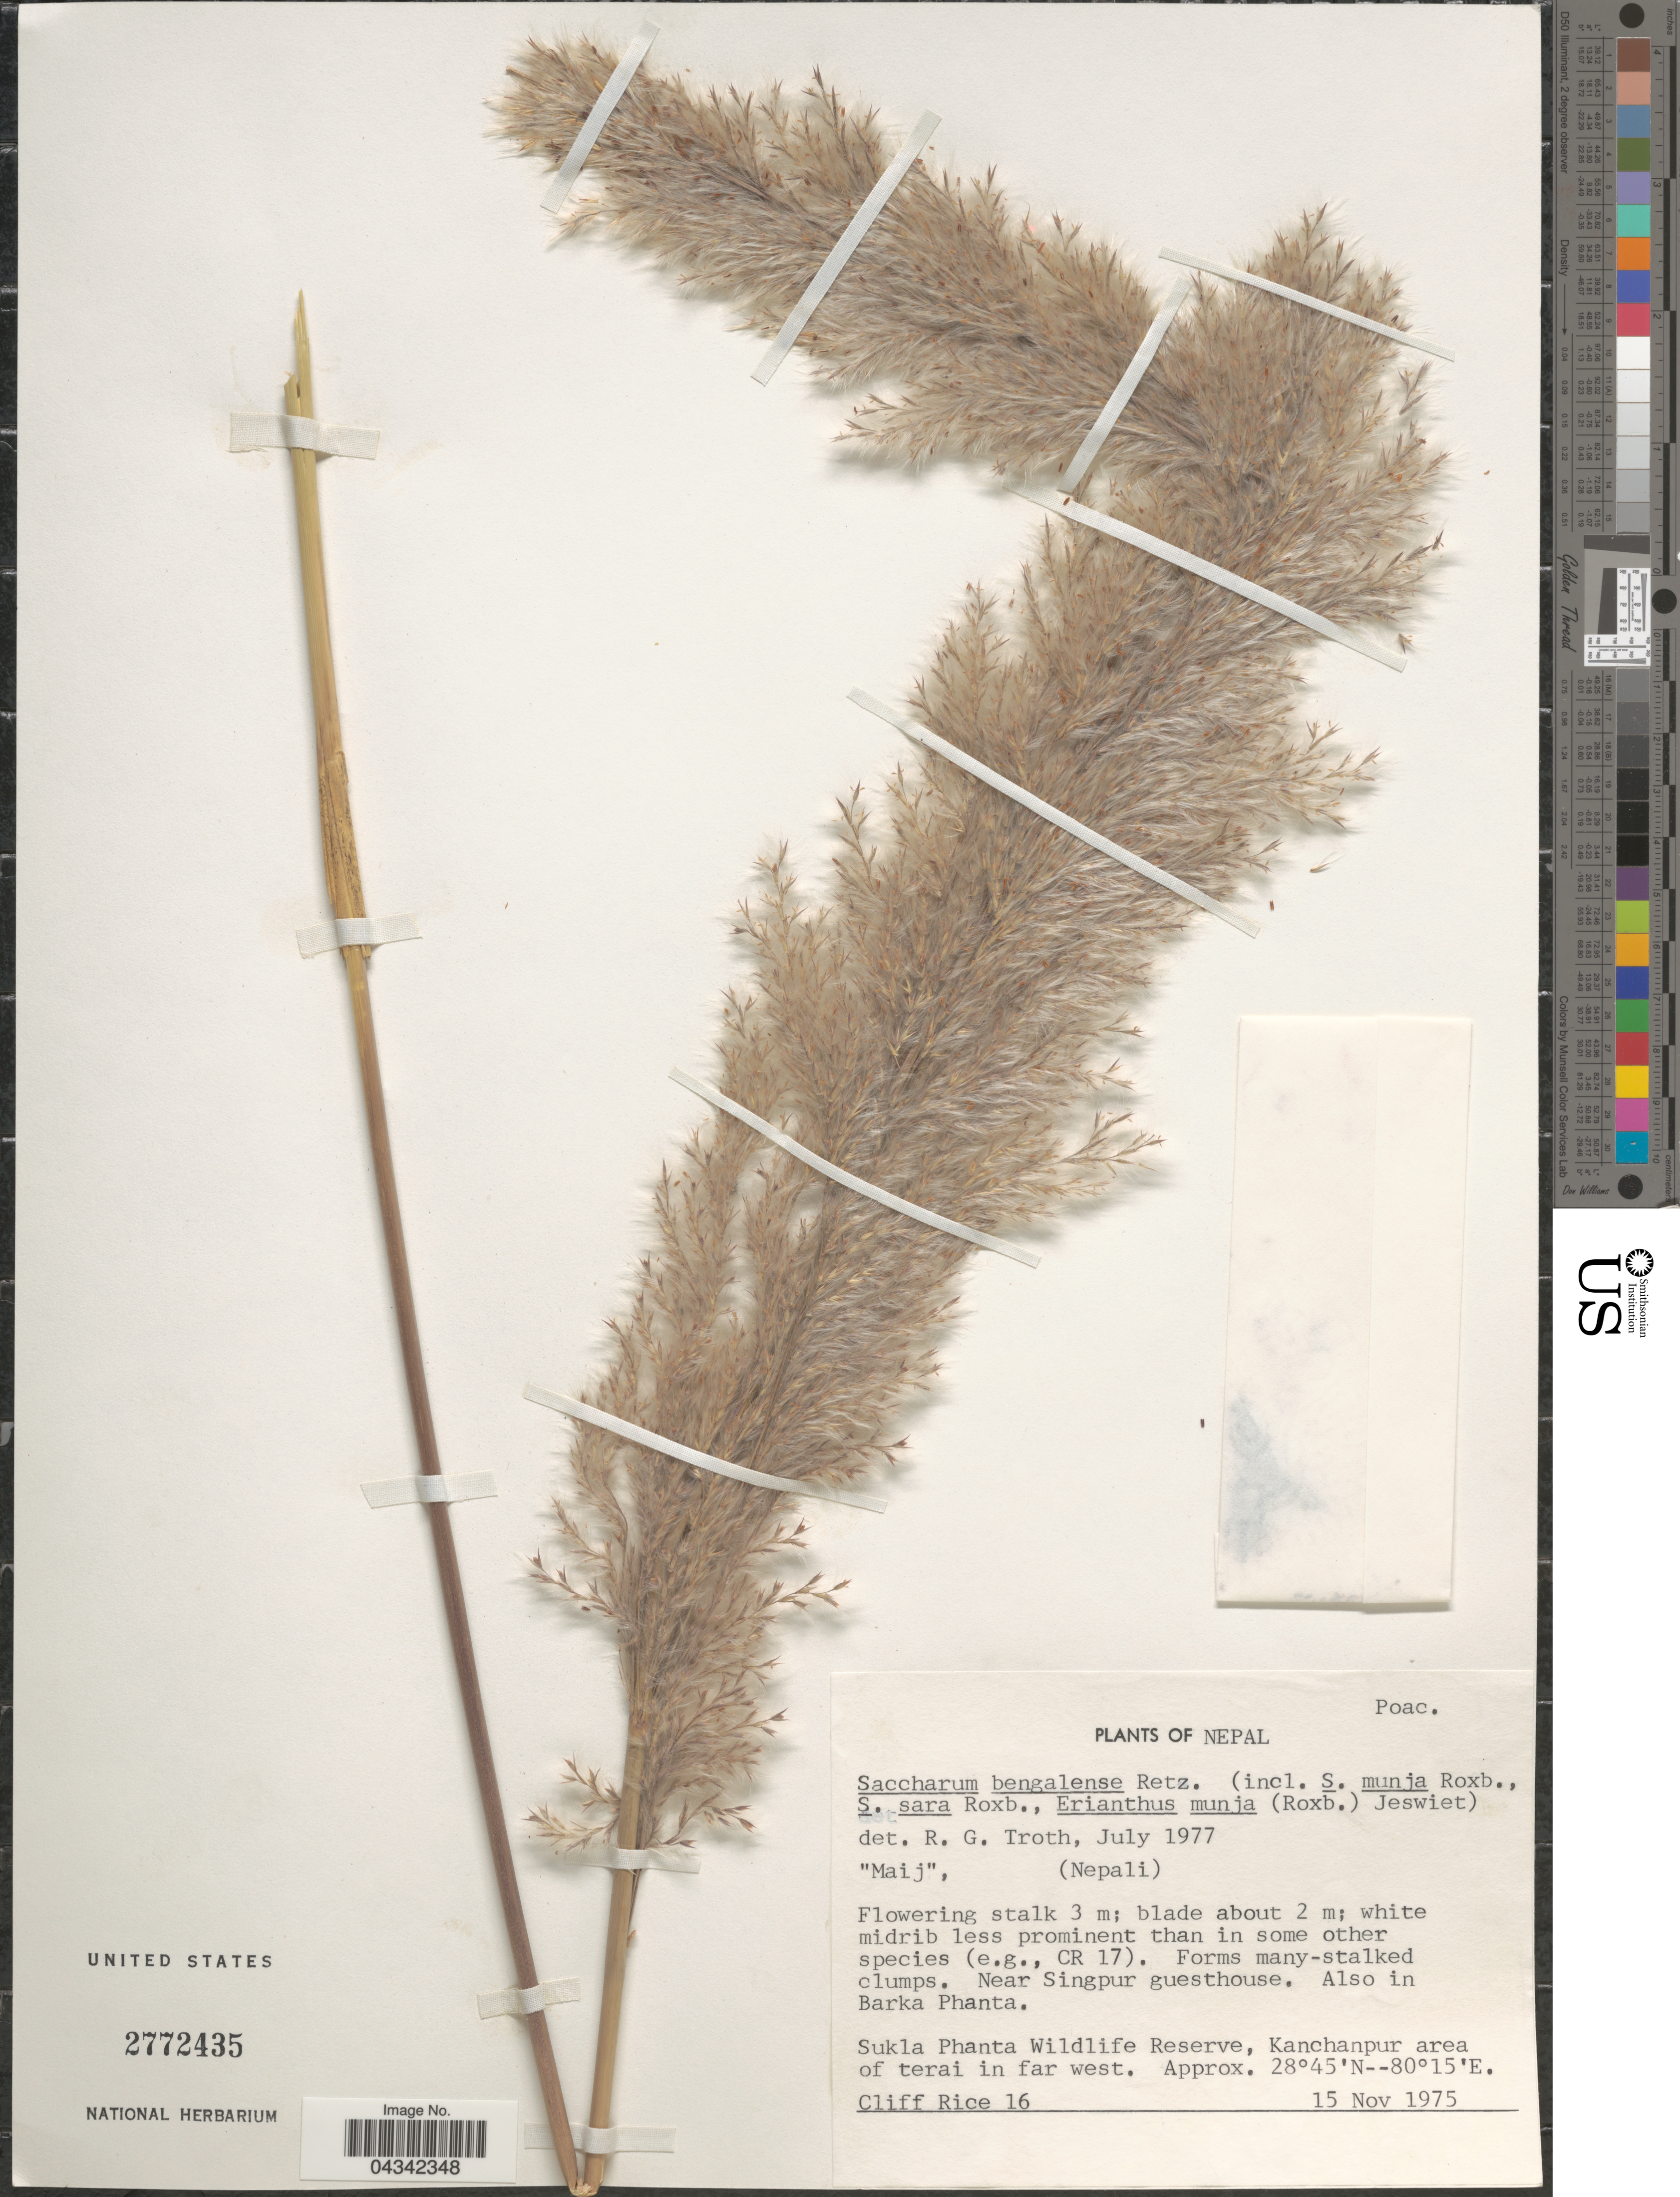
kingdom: Plantae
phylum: Tracheophyta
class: Liliopsida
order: Poales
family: Poaceae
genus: Tripidium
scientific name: Tripidium bengalense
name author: (Retz.) H. Scholz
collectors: C. Rice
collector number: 16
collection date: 1975-11-15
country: Nepal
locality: Near Singpur guesthouse. Also in Barka Phanta. Sukla Phanta Wildlife Reserve, Kanchanpur area of terai in far west.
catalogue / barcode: US 2772435